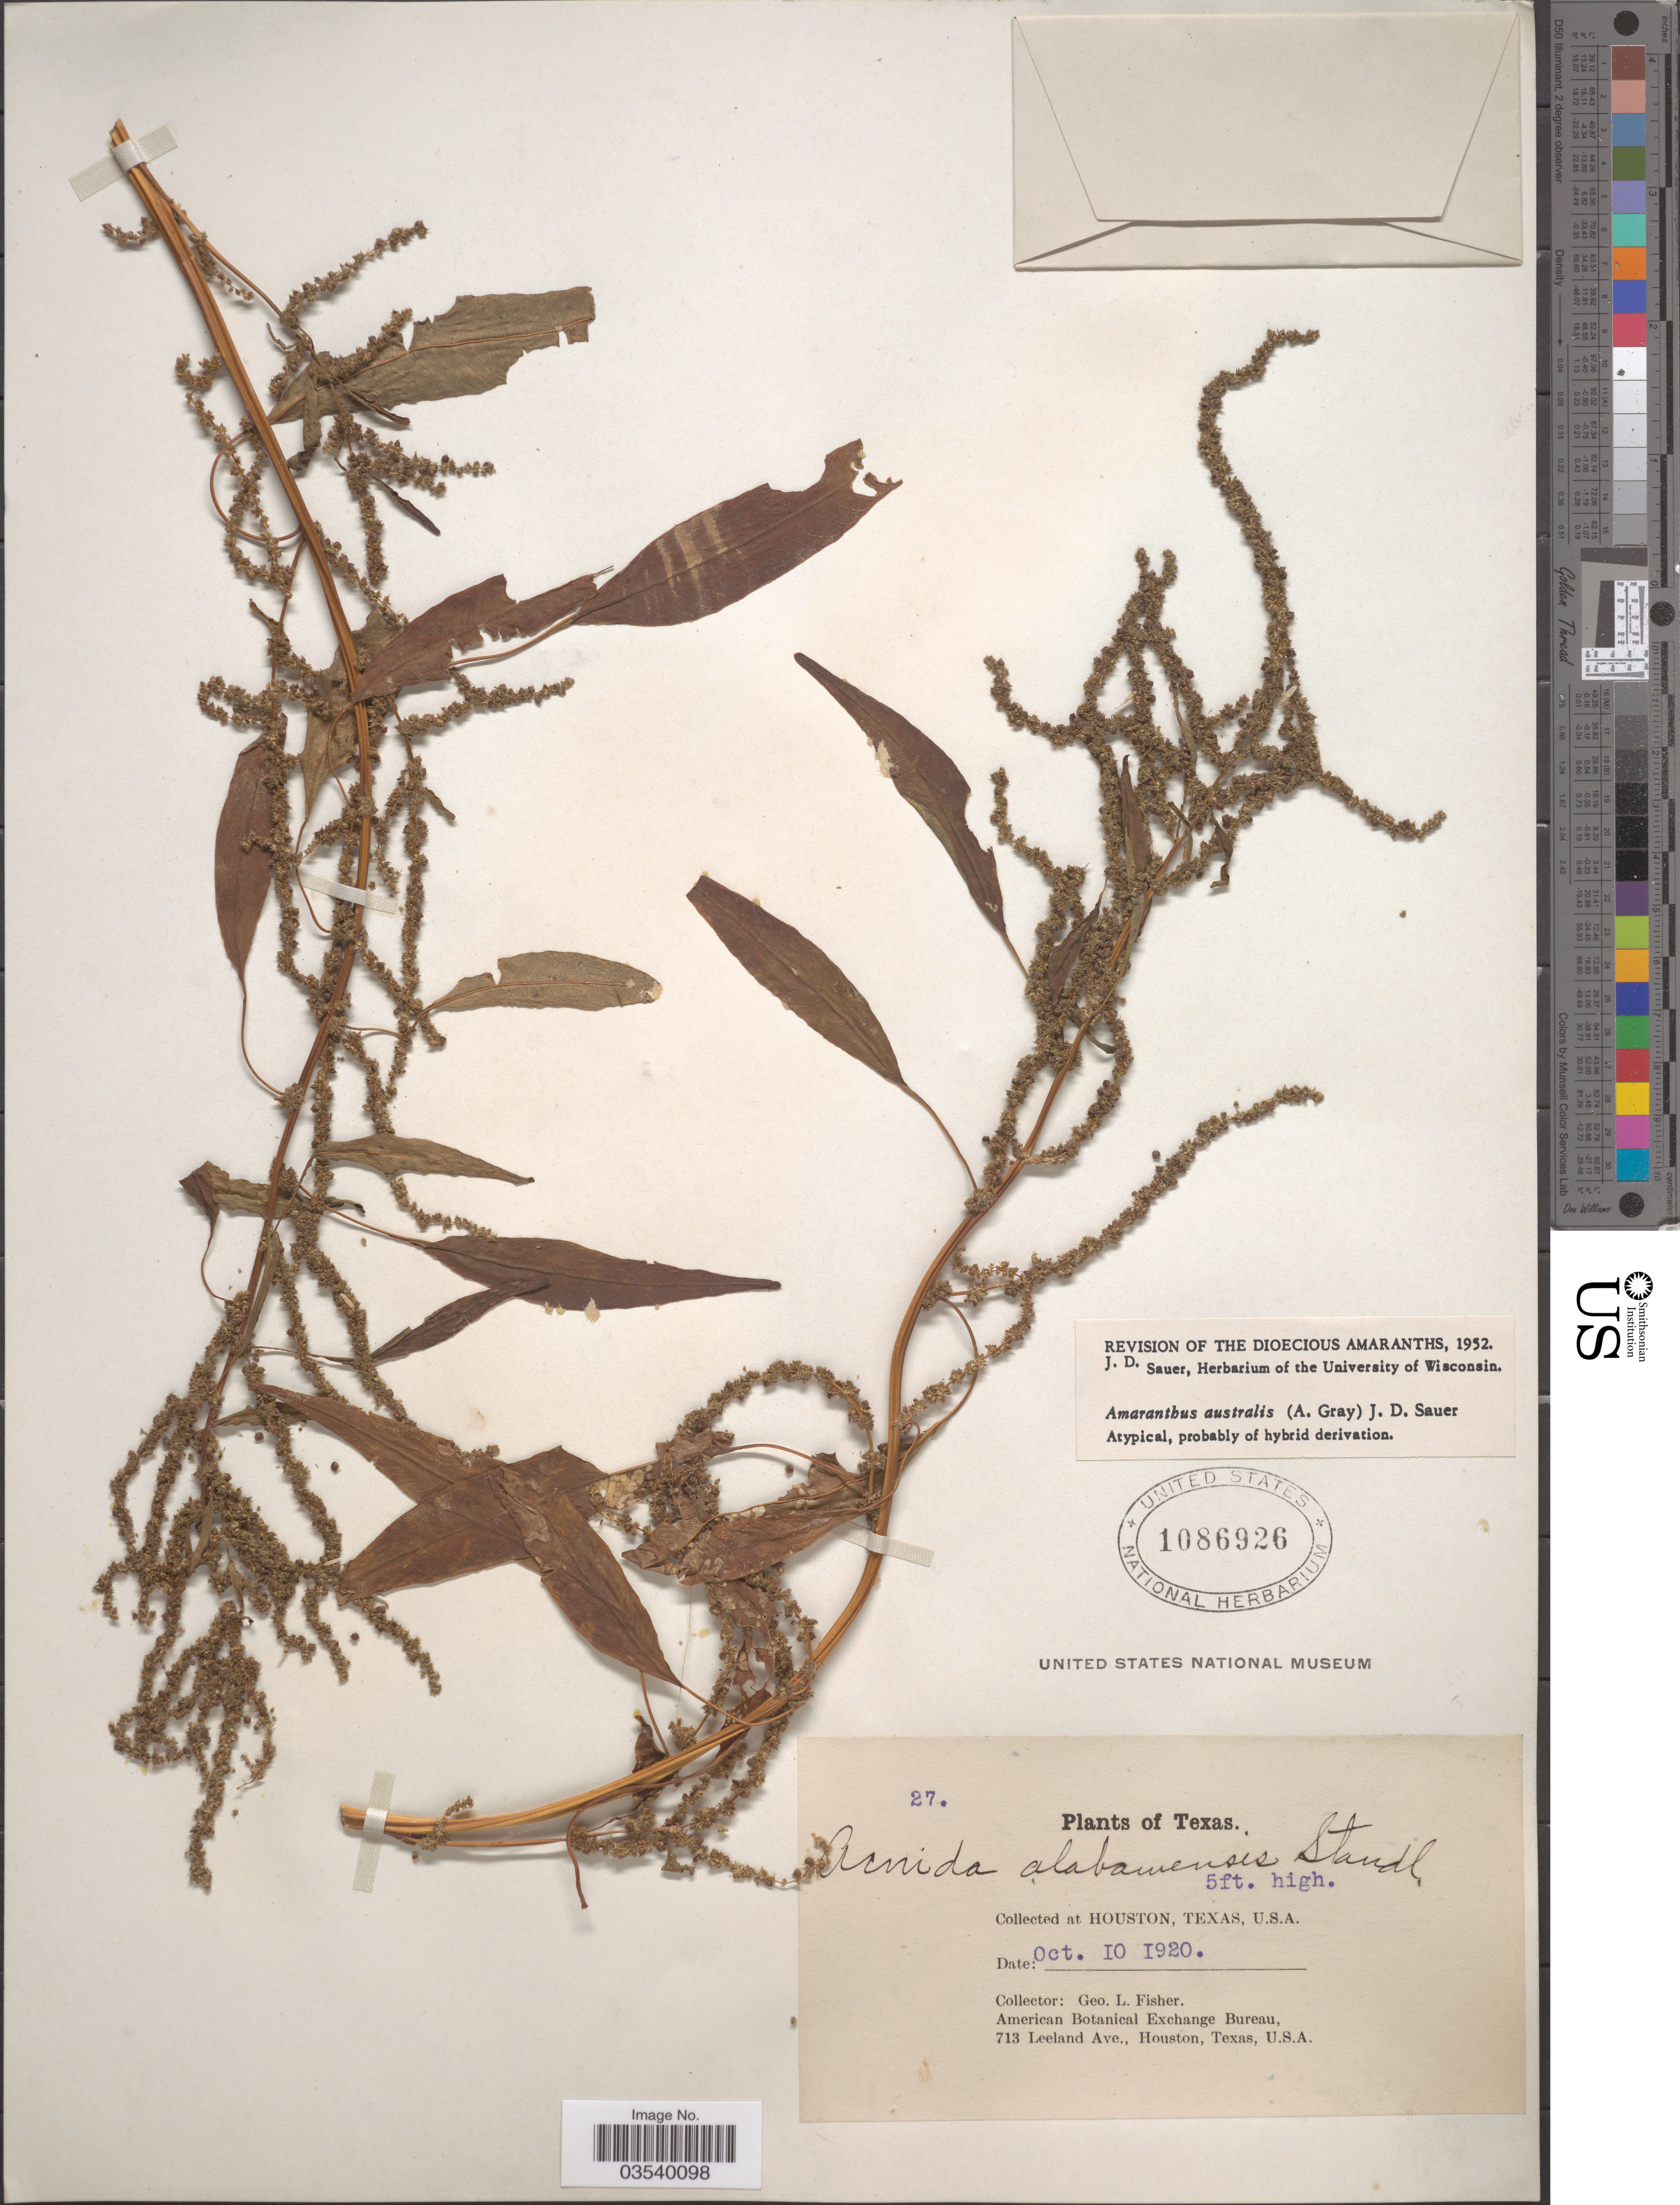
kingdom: Plantae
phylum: Tracheophyta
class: Magnoliopsida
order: Caryophyllales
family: Amaranthaceae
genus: Amaranthus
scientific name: Amaranthus australis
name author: (A. Gray) J.D. Sauer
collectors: G. L. Fisher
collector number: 27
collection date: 1920-10-10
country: United States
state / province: Texas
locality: Houston.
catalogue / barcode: US 1086926